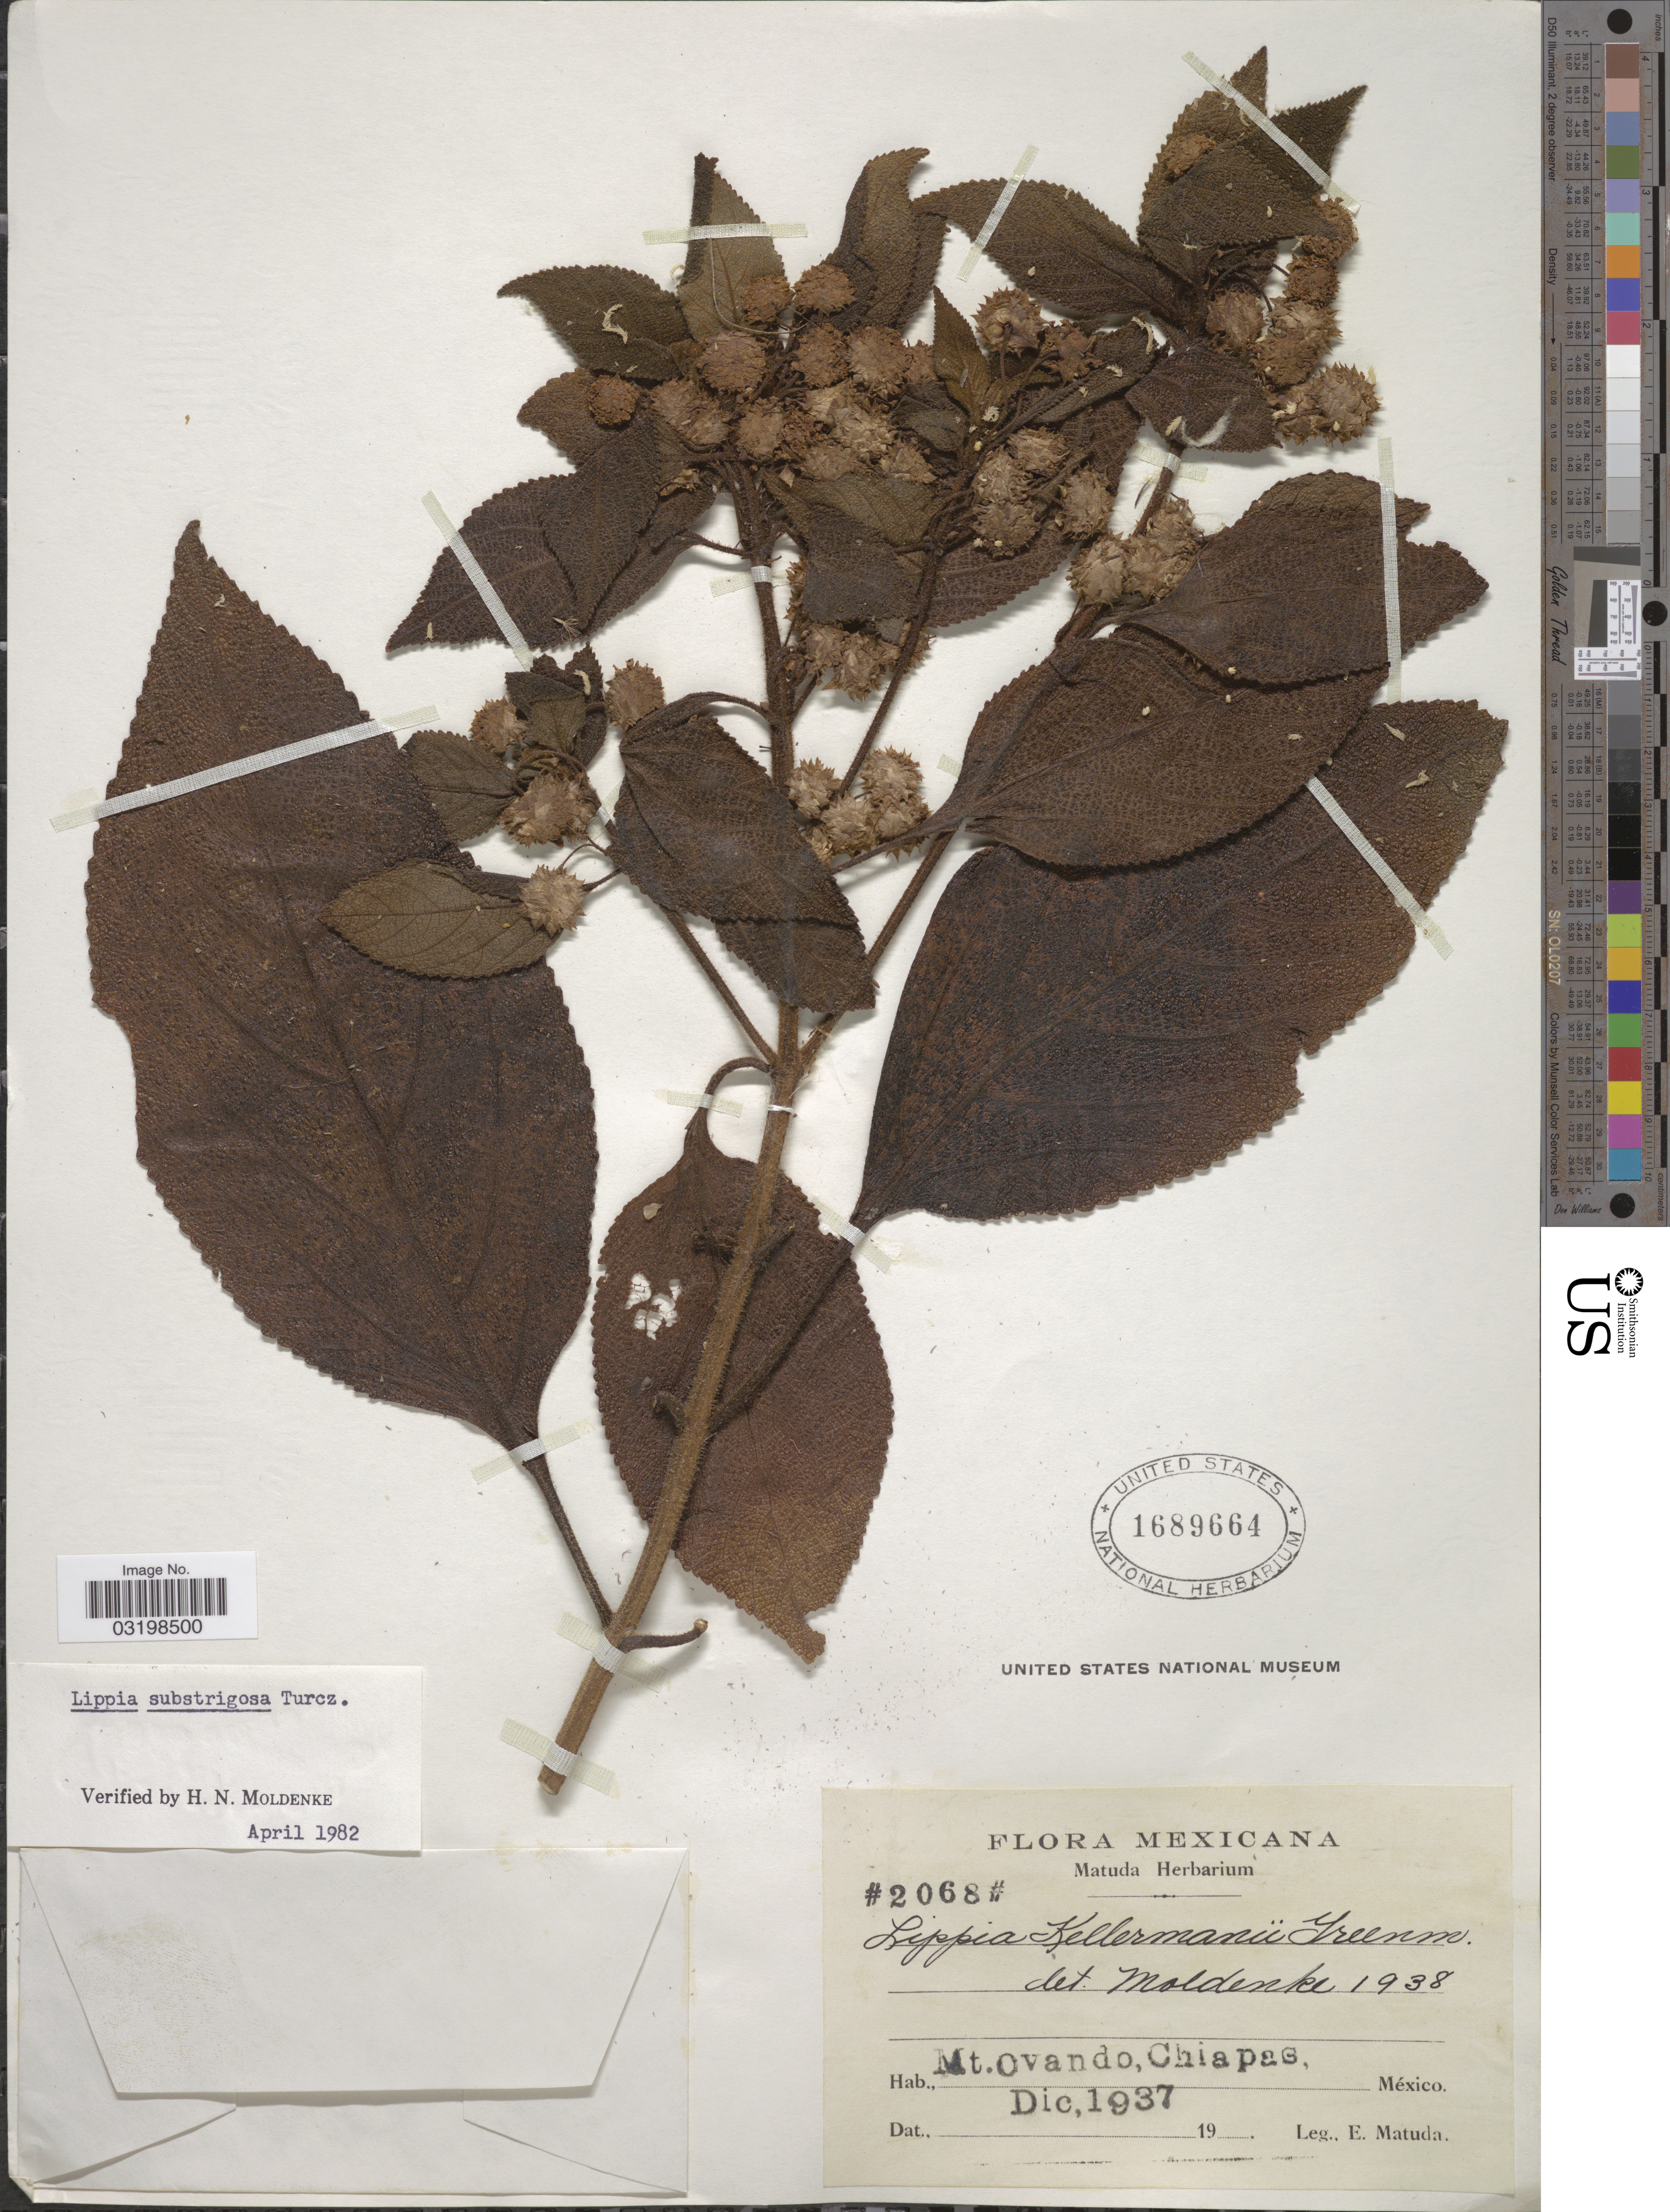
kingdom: Plantae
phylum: Tracheophyta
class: Magnoliopsida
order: Lamiales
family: Verbenaceae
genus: Lippia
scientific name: Lippia umbellata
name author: Cav.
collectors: E. Matuda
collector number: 2068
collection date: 1937-12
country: Mexico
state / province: Chiapas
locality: Mt. Ovando.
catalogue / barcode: US 1689664